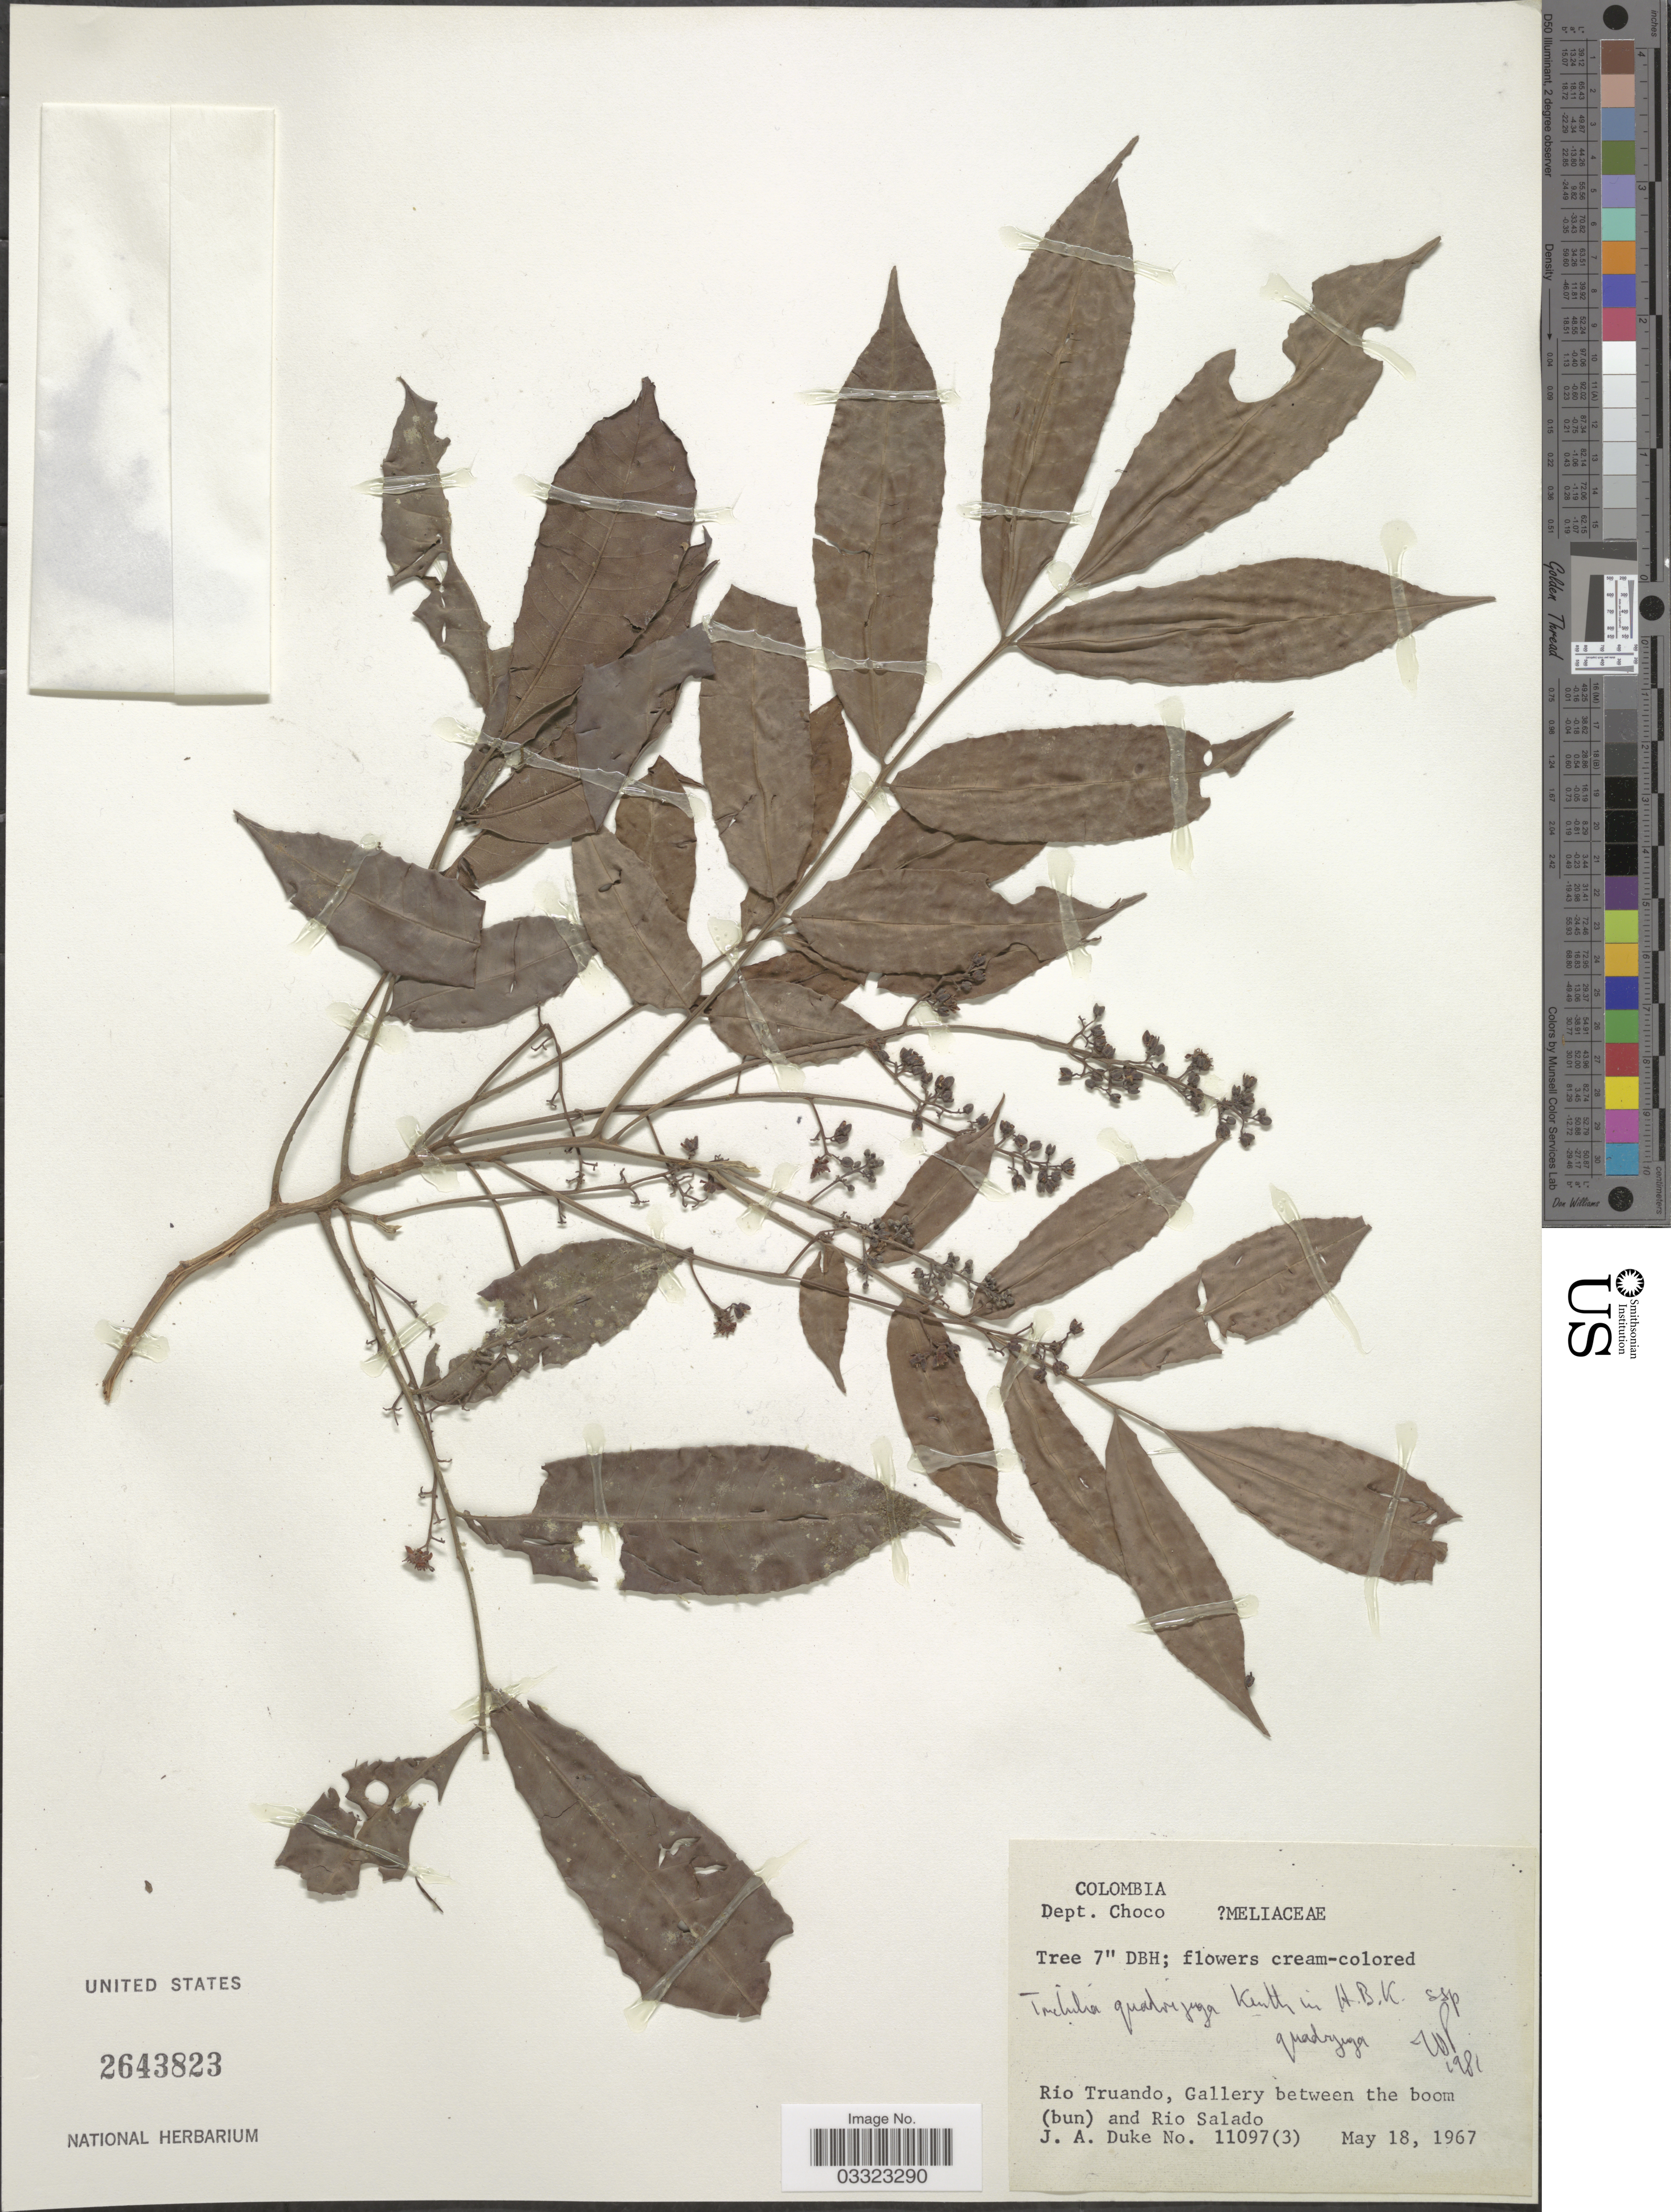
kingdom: Plantae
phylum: Tracheophyta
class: Magnoliopsida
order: Sapindales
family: Meliaceae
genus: Trichilia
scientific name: Trichilia quadrijuga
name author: Kunth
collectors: J. A. Duke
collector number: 11097 (3)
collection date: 1967-05-18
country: Colombia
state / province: Chocó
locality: Dept. Choco. Río Truando, Gallery between the boom (bun) and Rio Salado.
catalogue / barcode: US 2643823